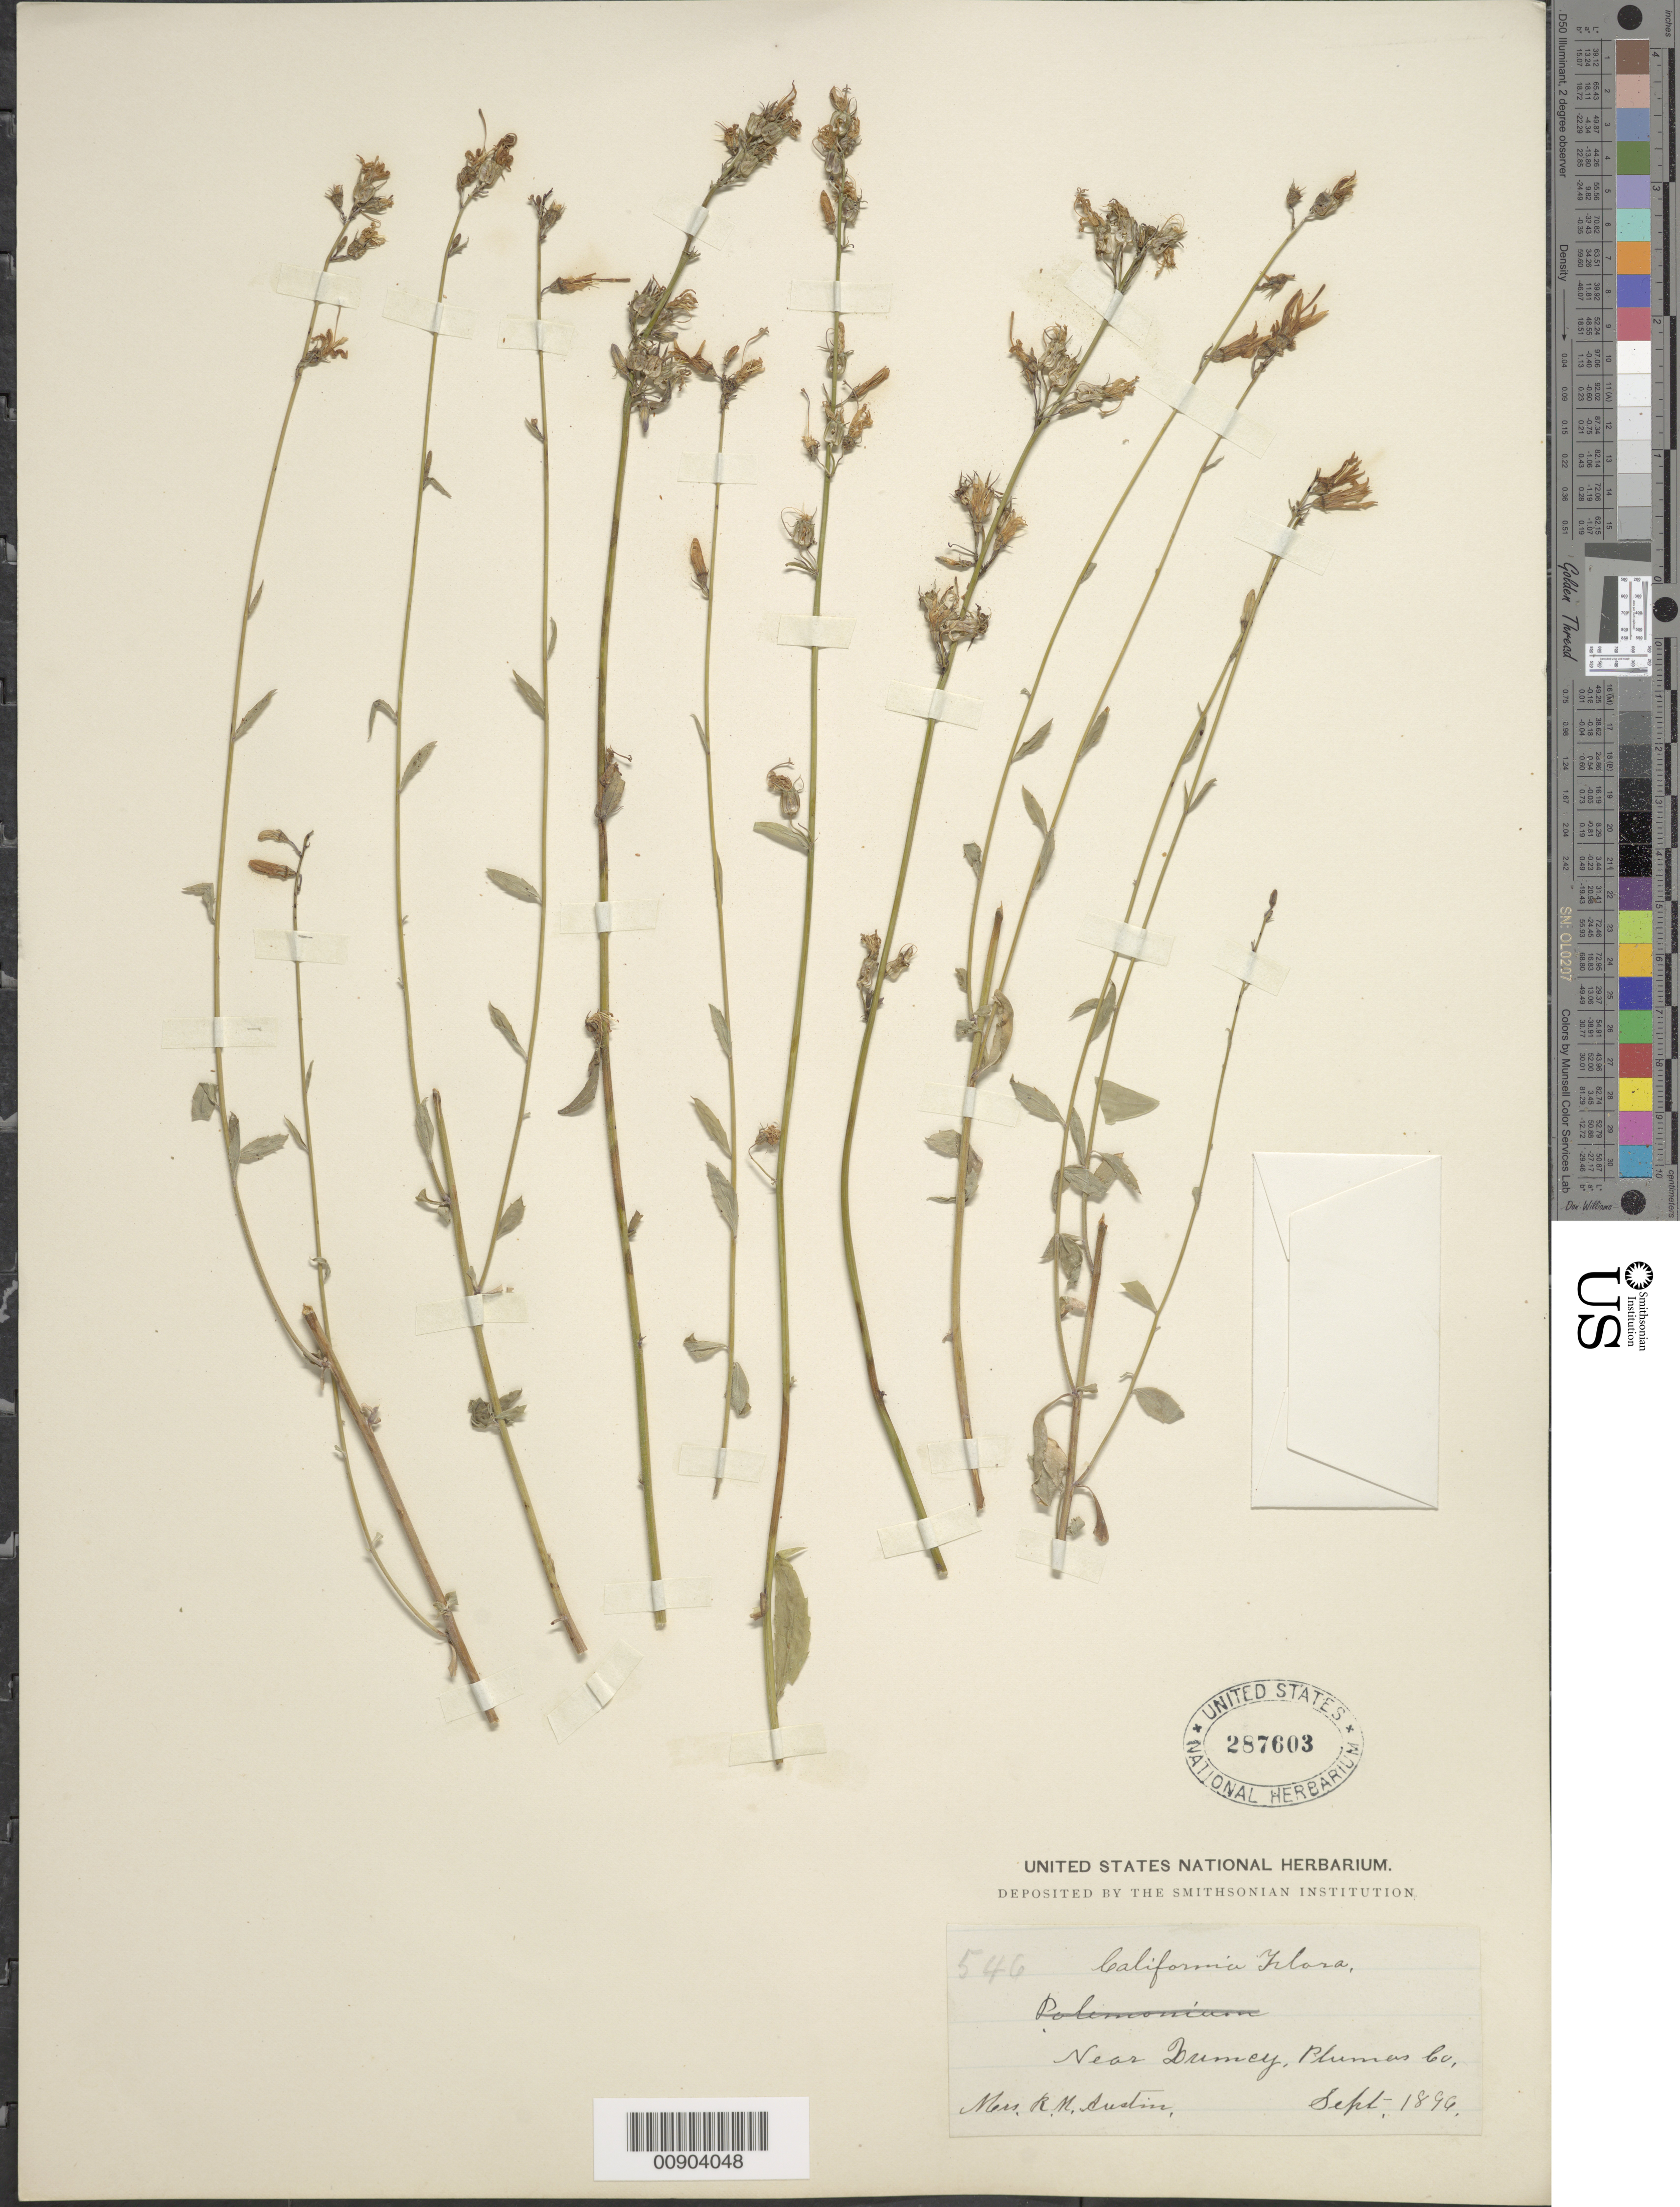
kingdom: Plantae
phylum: Tracheophyta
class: Magnoliopsida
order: Asterales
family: Campanulaceae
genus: Campanula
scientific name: Campanula prenanthoides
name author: Durand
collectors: R. Austin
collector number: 546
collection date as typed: Sept. 1896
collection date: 1896-09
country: United States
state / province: California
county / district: Plumas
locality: Near Quincy.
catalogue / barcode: US 287603